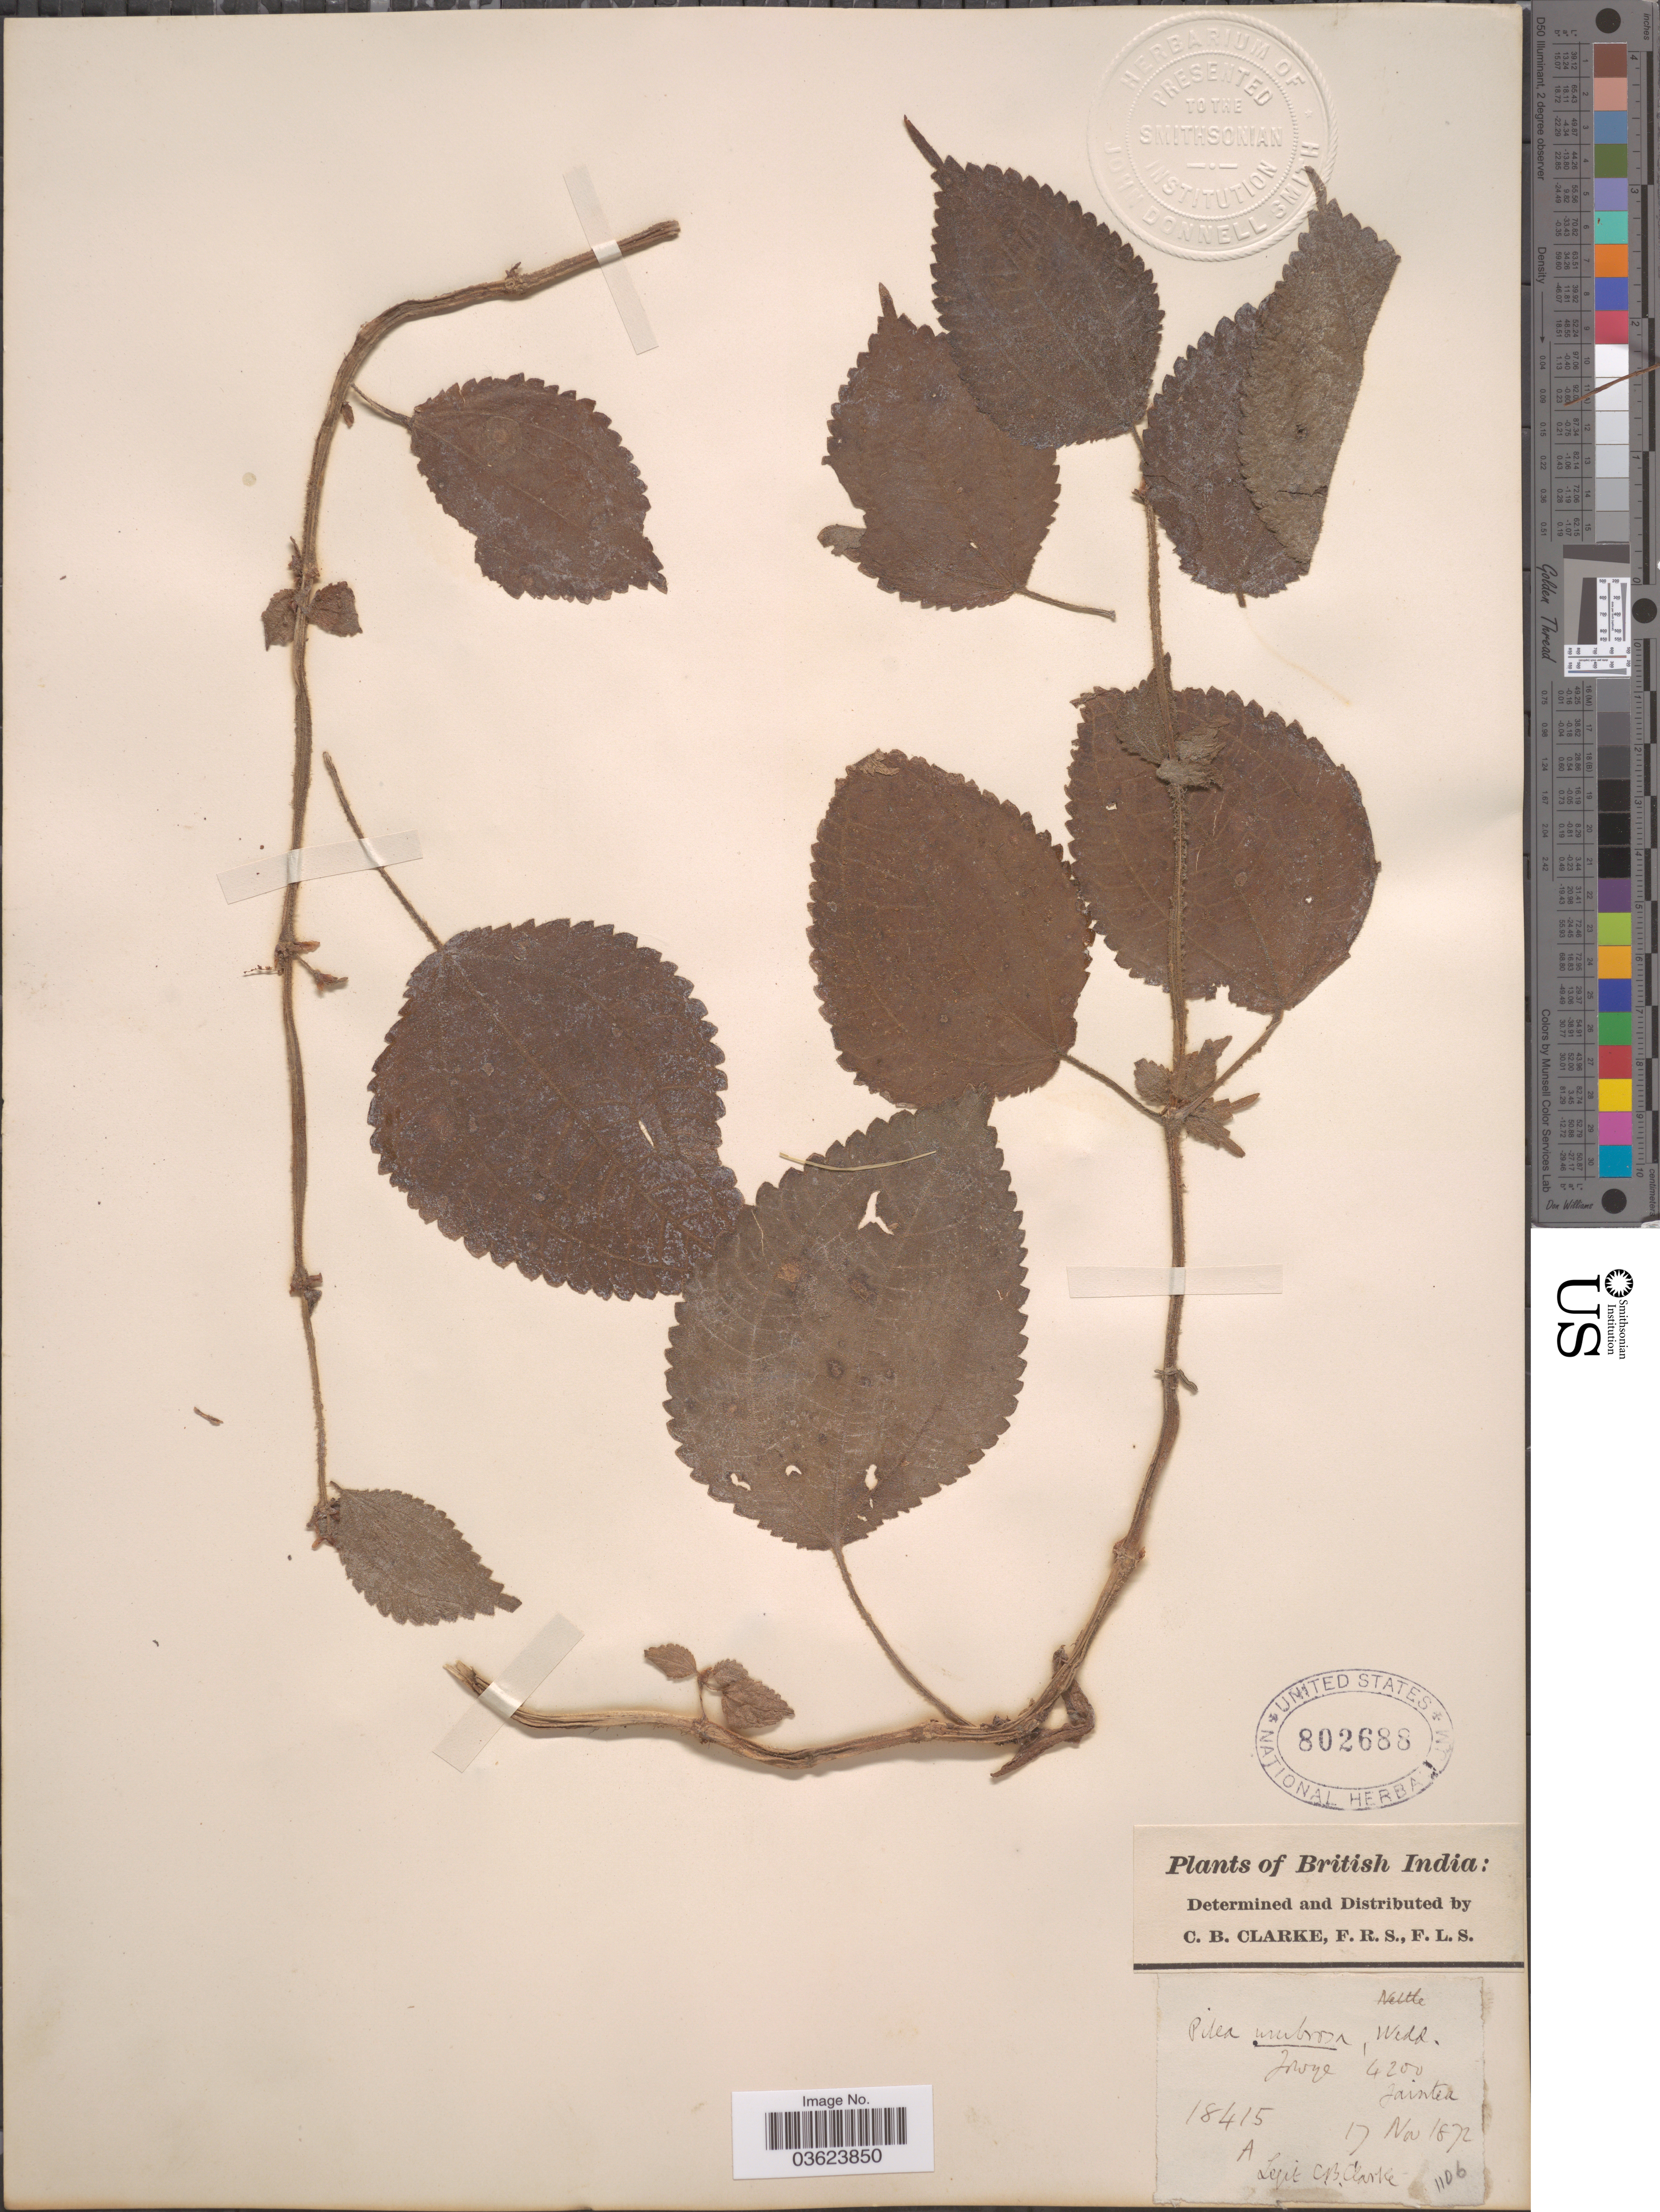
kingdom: Plantae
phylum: Tracheophyta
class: Magnoliopsida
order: Rosales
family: Urticaceae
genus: Pilea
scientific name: Pilea umbrosa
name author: Blume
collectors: C. B. Clarke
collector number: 18415A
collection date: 1872-11-17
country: India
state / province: Meghalaya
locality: British India. Jowya Jaintea.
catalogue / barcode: US 802688